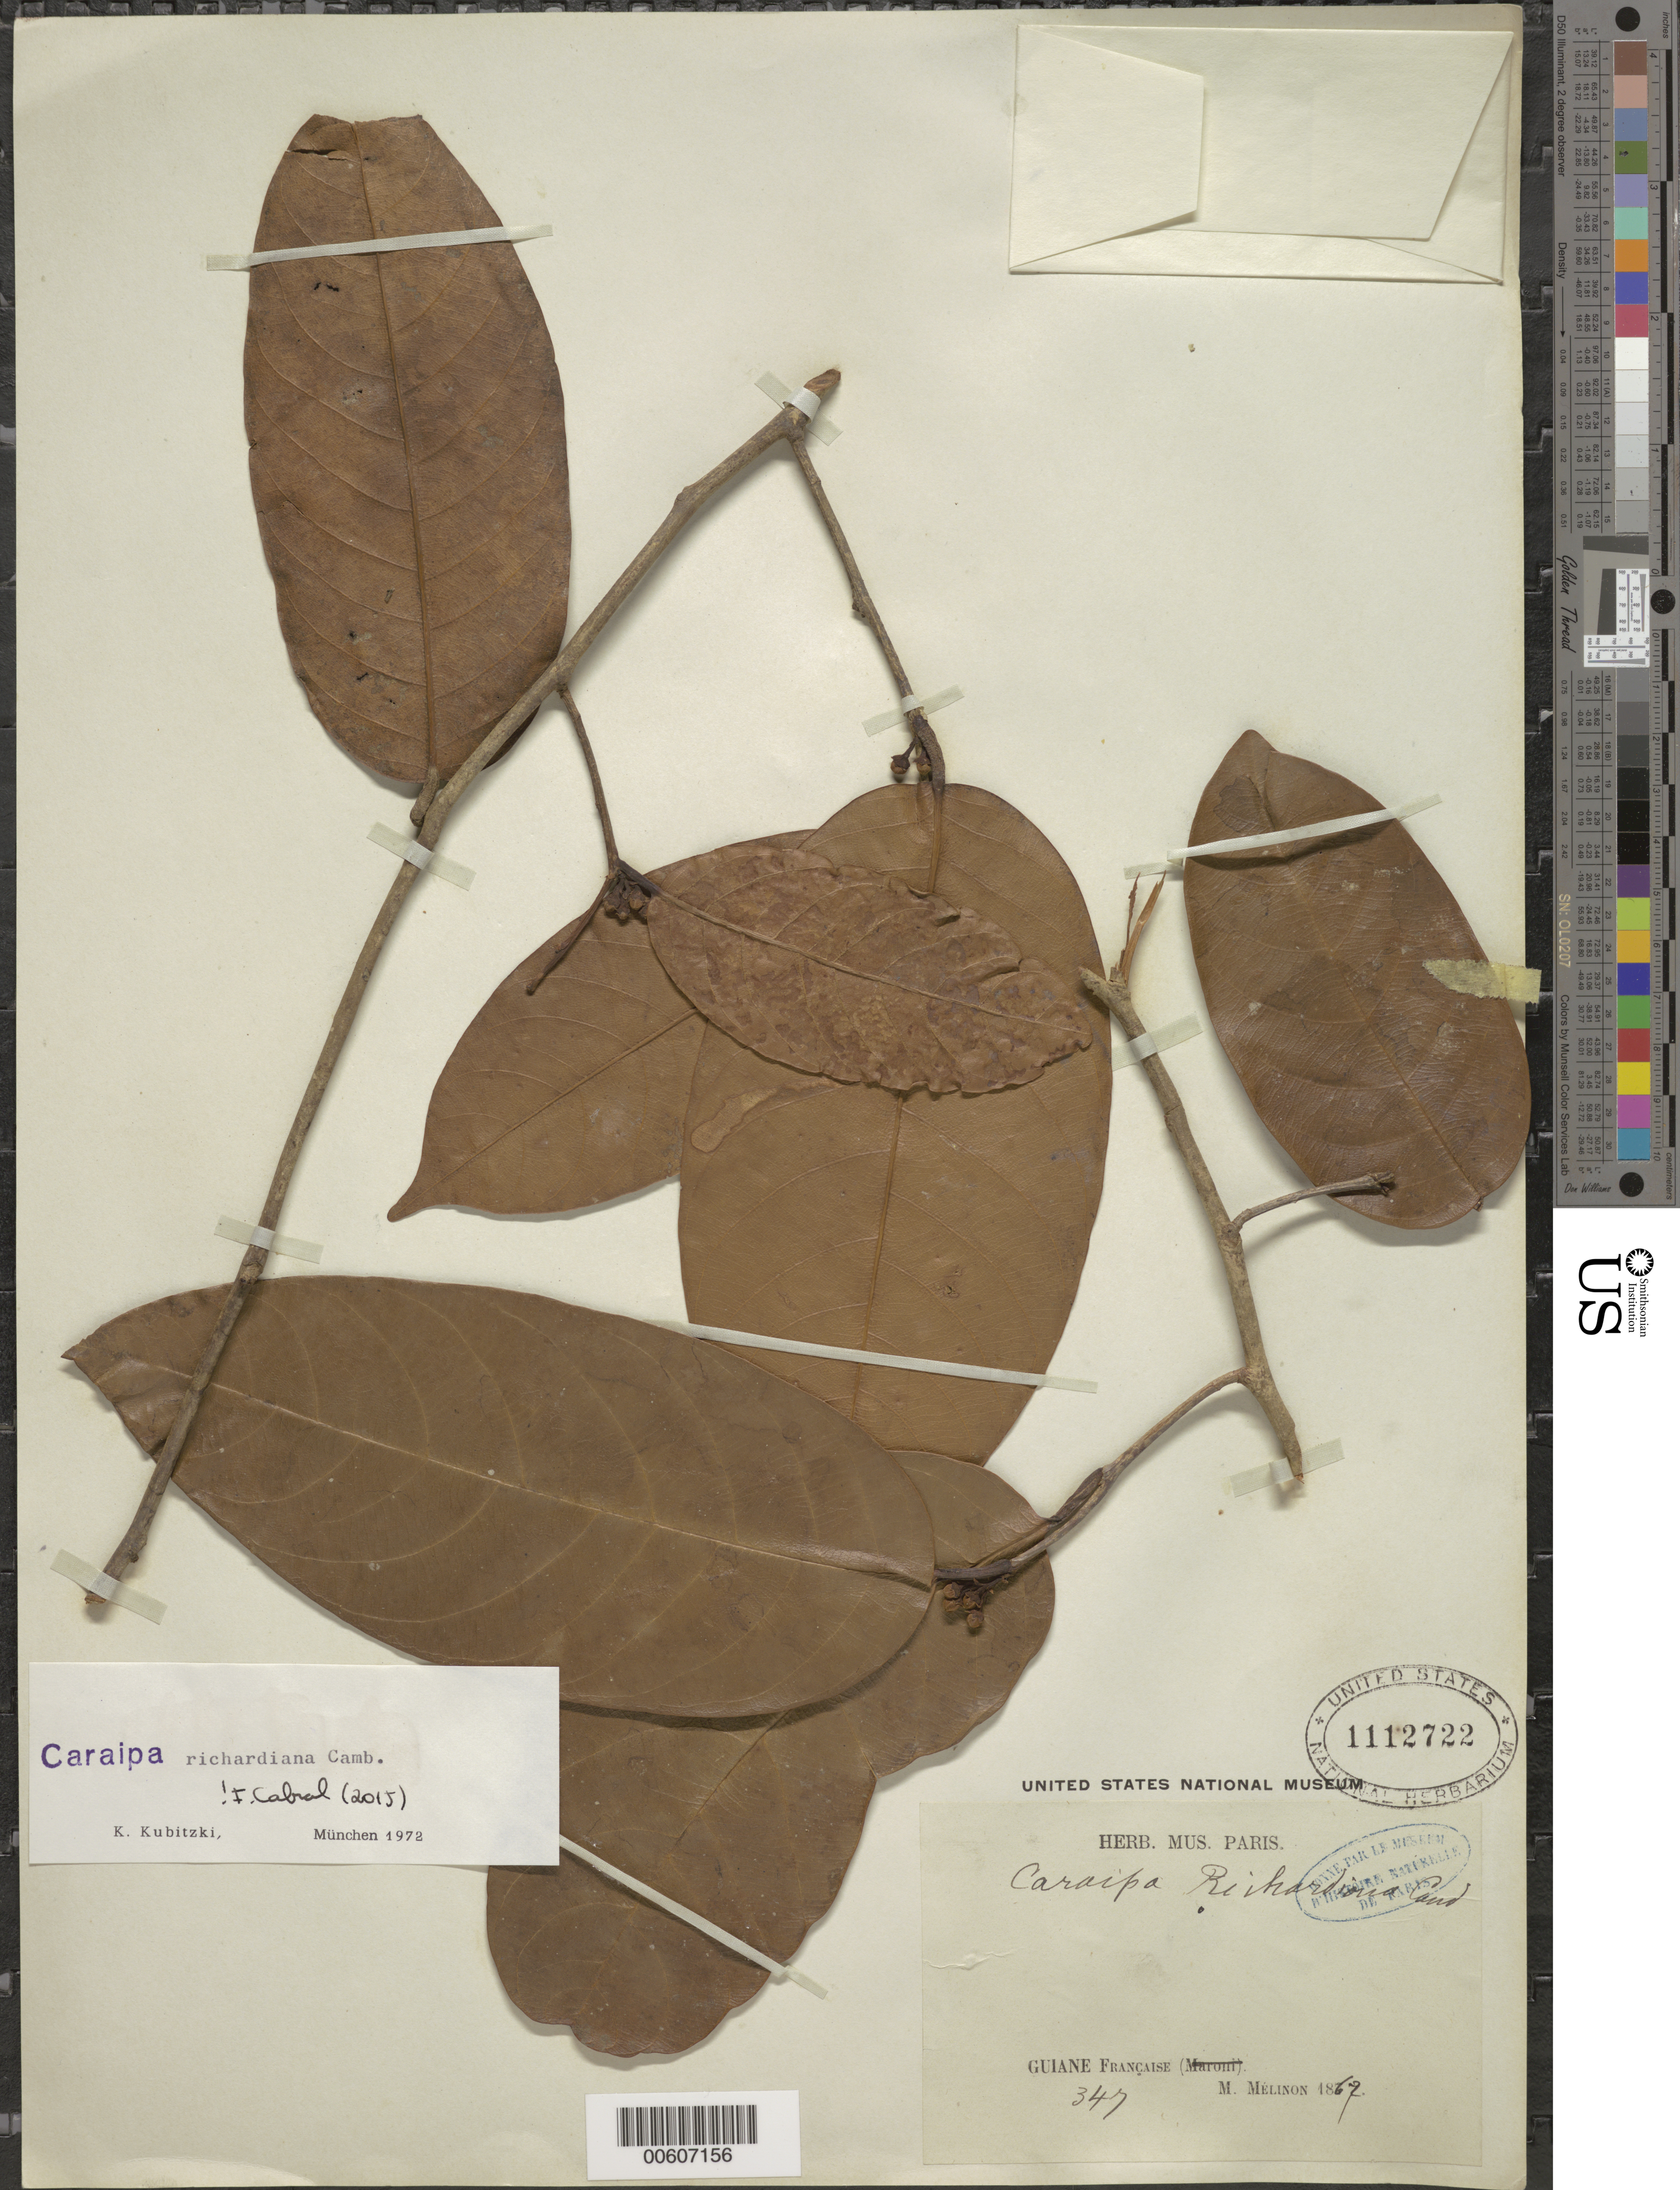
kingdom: Plantae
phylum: Tracheophyta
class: Magnoliopsida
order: Malpighiales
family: Calophyllaceae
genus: Caraipa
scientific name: Caraipa richardiana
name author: Cambess.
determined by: Kubitzki, Klaus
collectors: E. Mélinon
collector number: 347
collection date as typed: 1867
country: French Guiana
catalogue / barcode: US 1112722